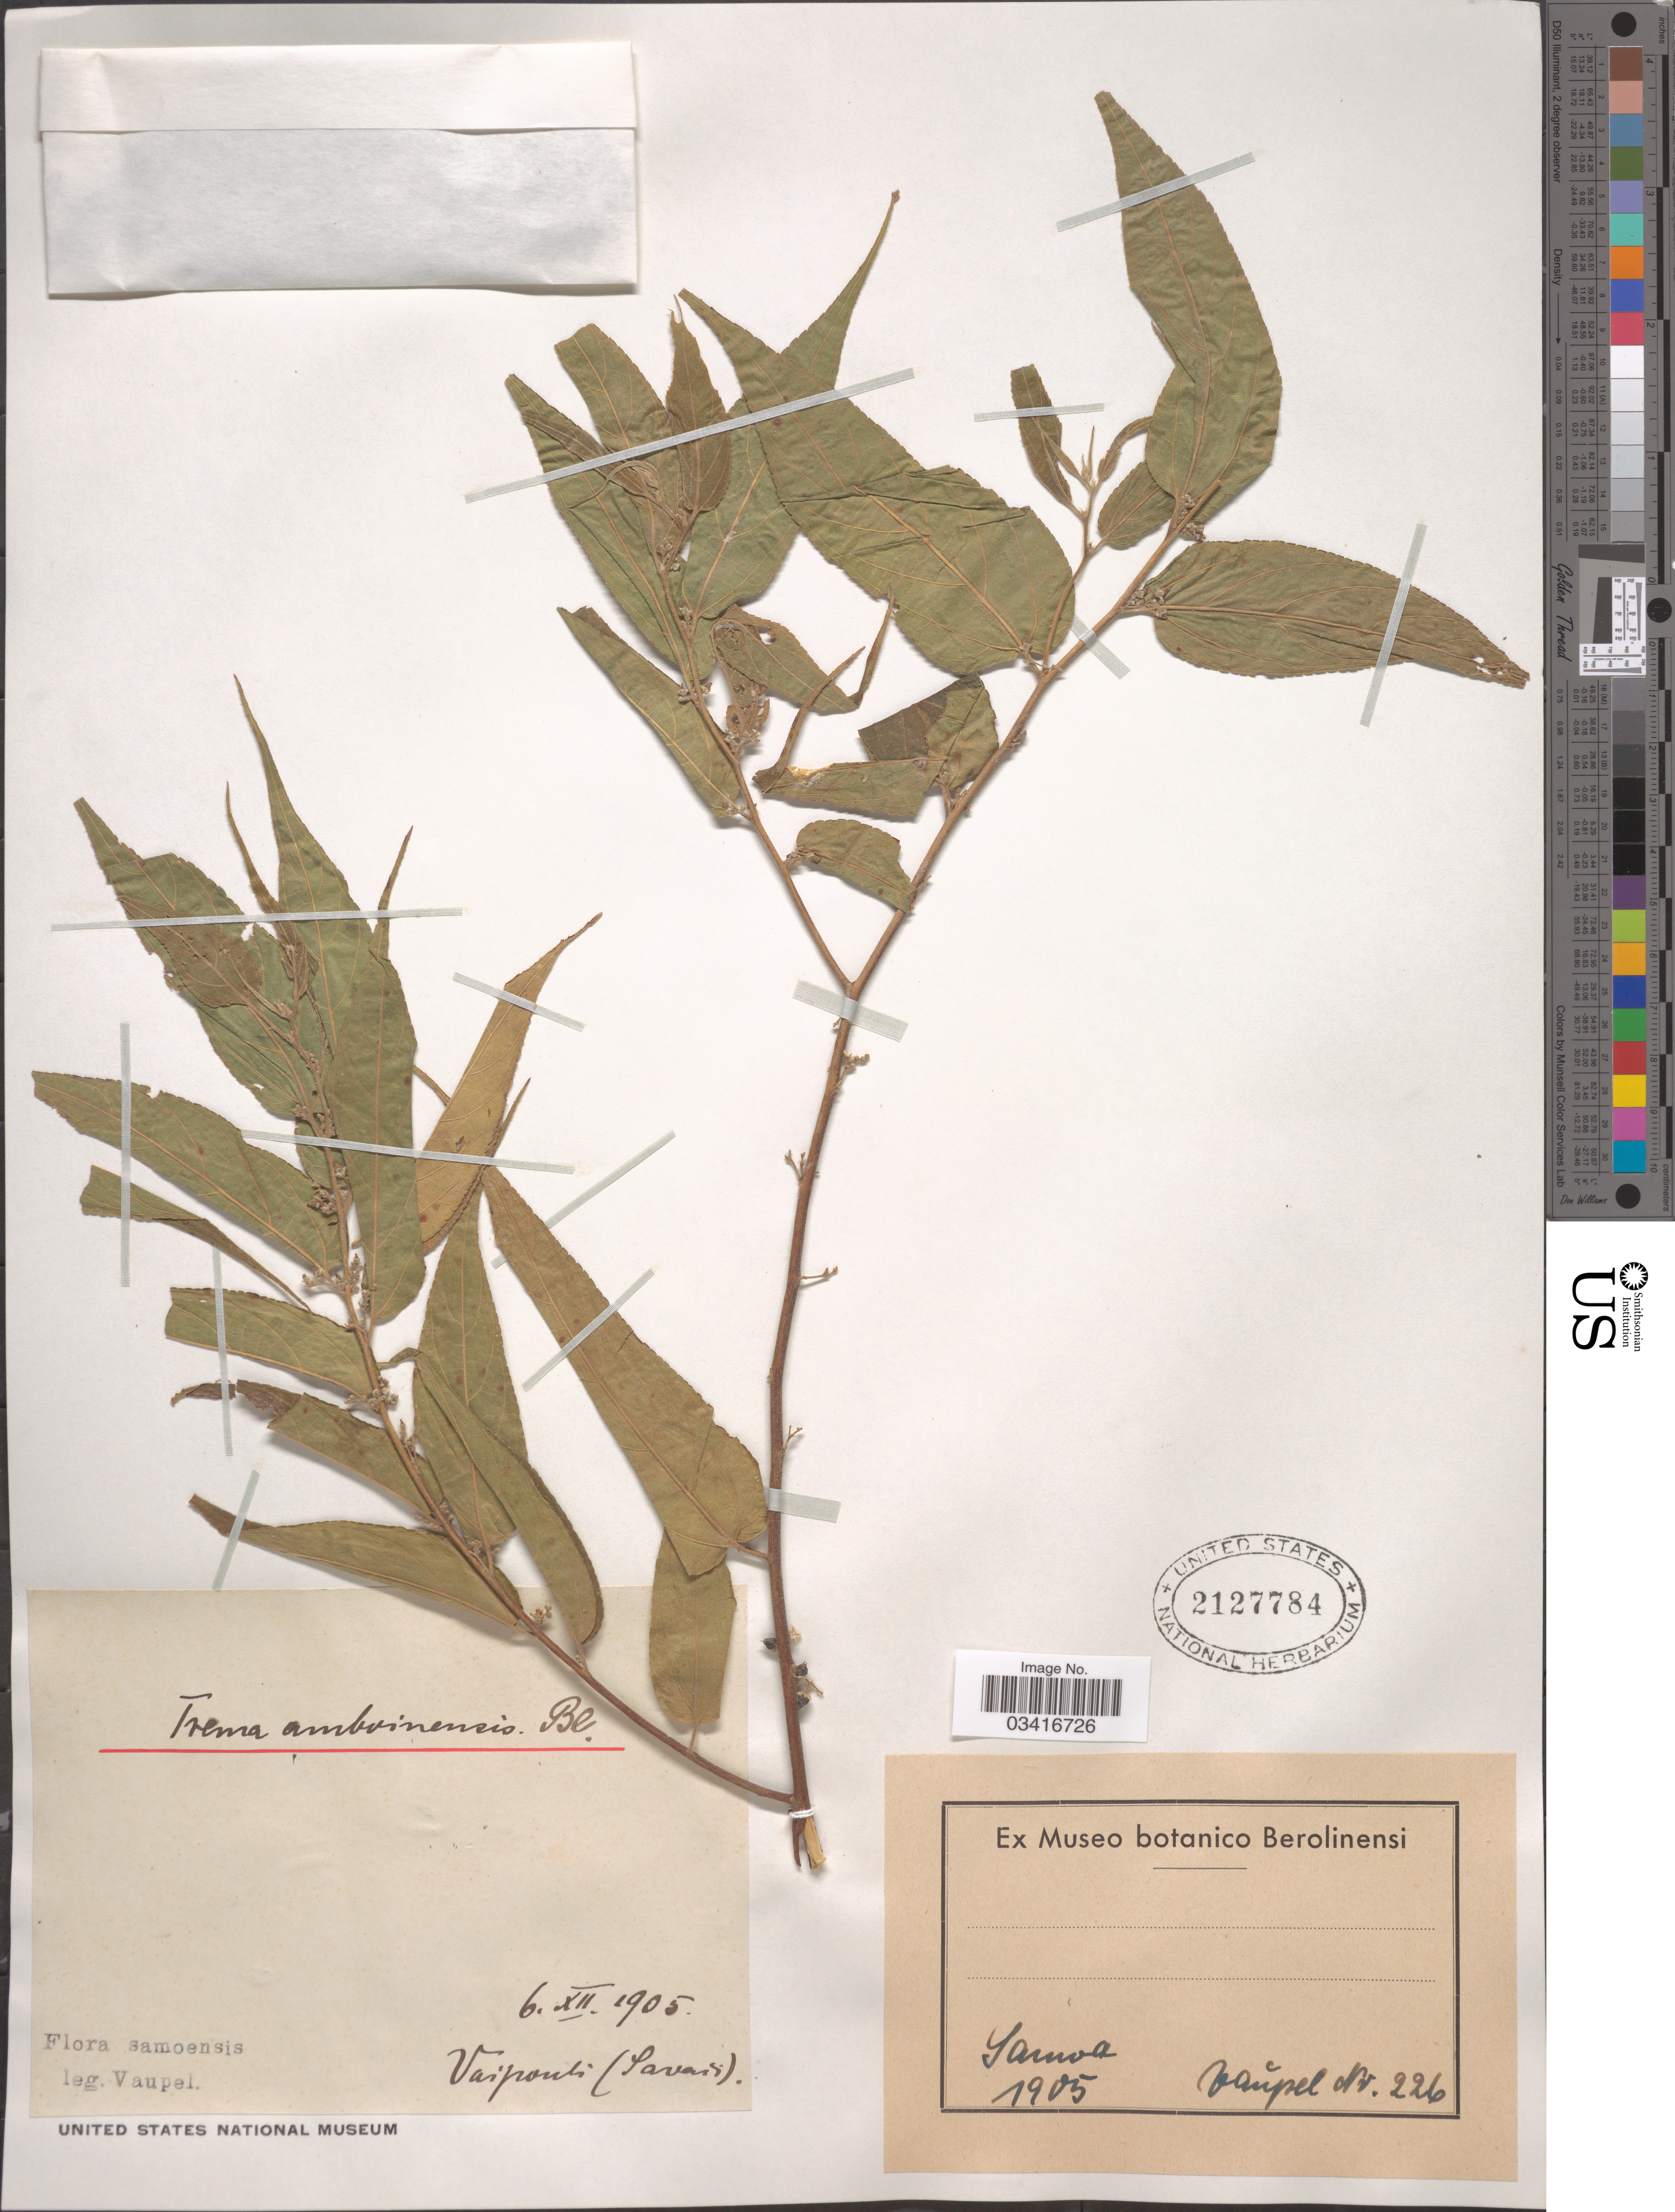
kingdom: Plantae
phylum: Tracheophyta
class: Magnoliopsida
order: Rosales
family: Cannabaceae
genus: Trema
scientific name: Trema orientale var. viridis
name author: (L.) Blume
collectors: Vaupel, --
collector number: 226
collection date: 1905-12-06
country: Samoa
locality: Samoensis. Samoa. Vaipouli (Savaii).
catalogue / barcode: US 2127784